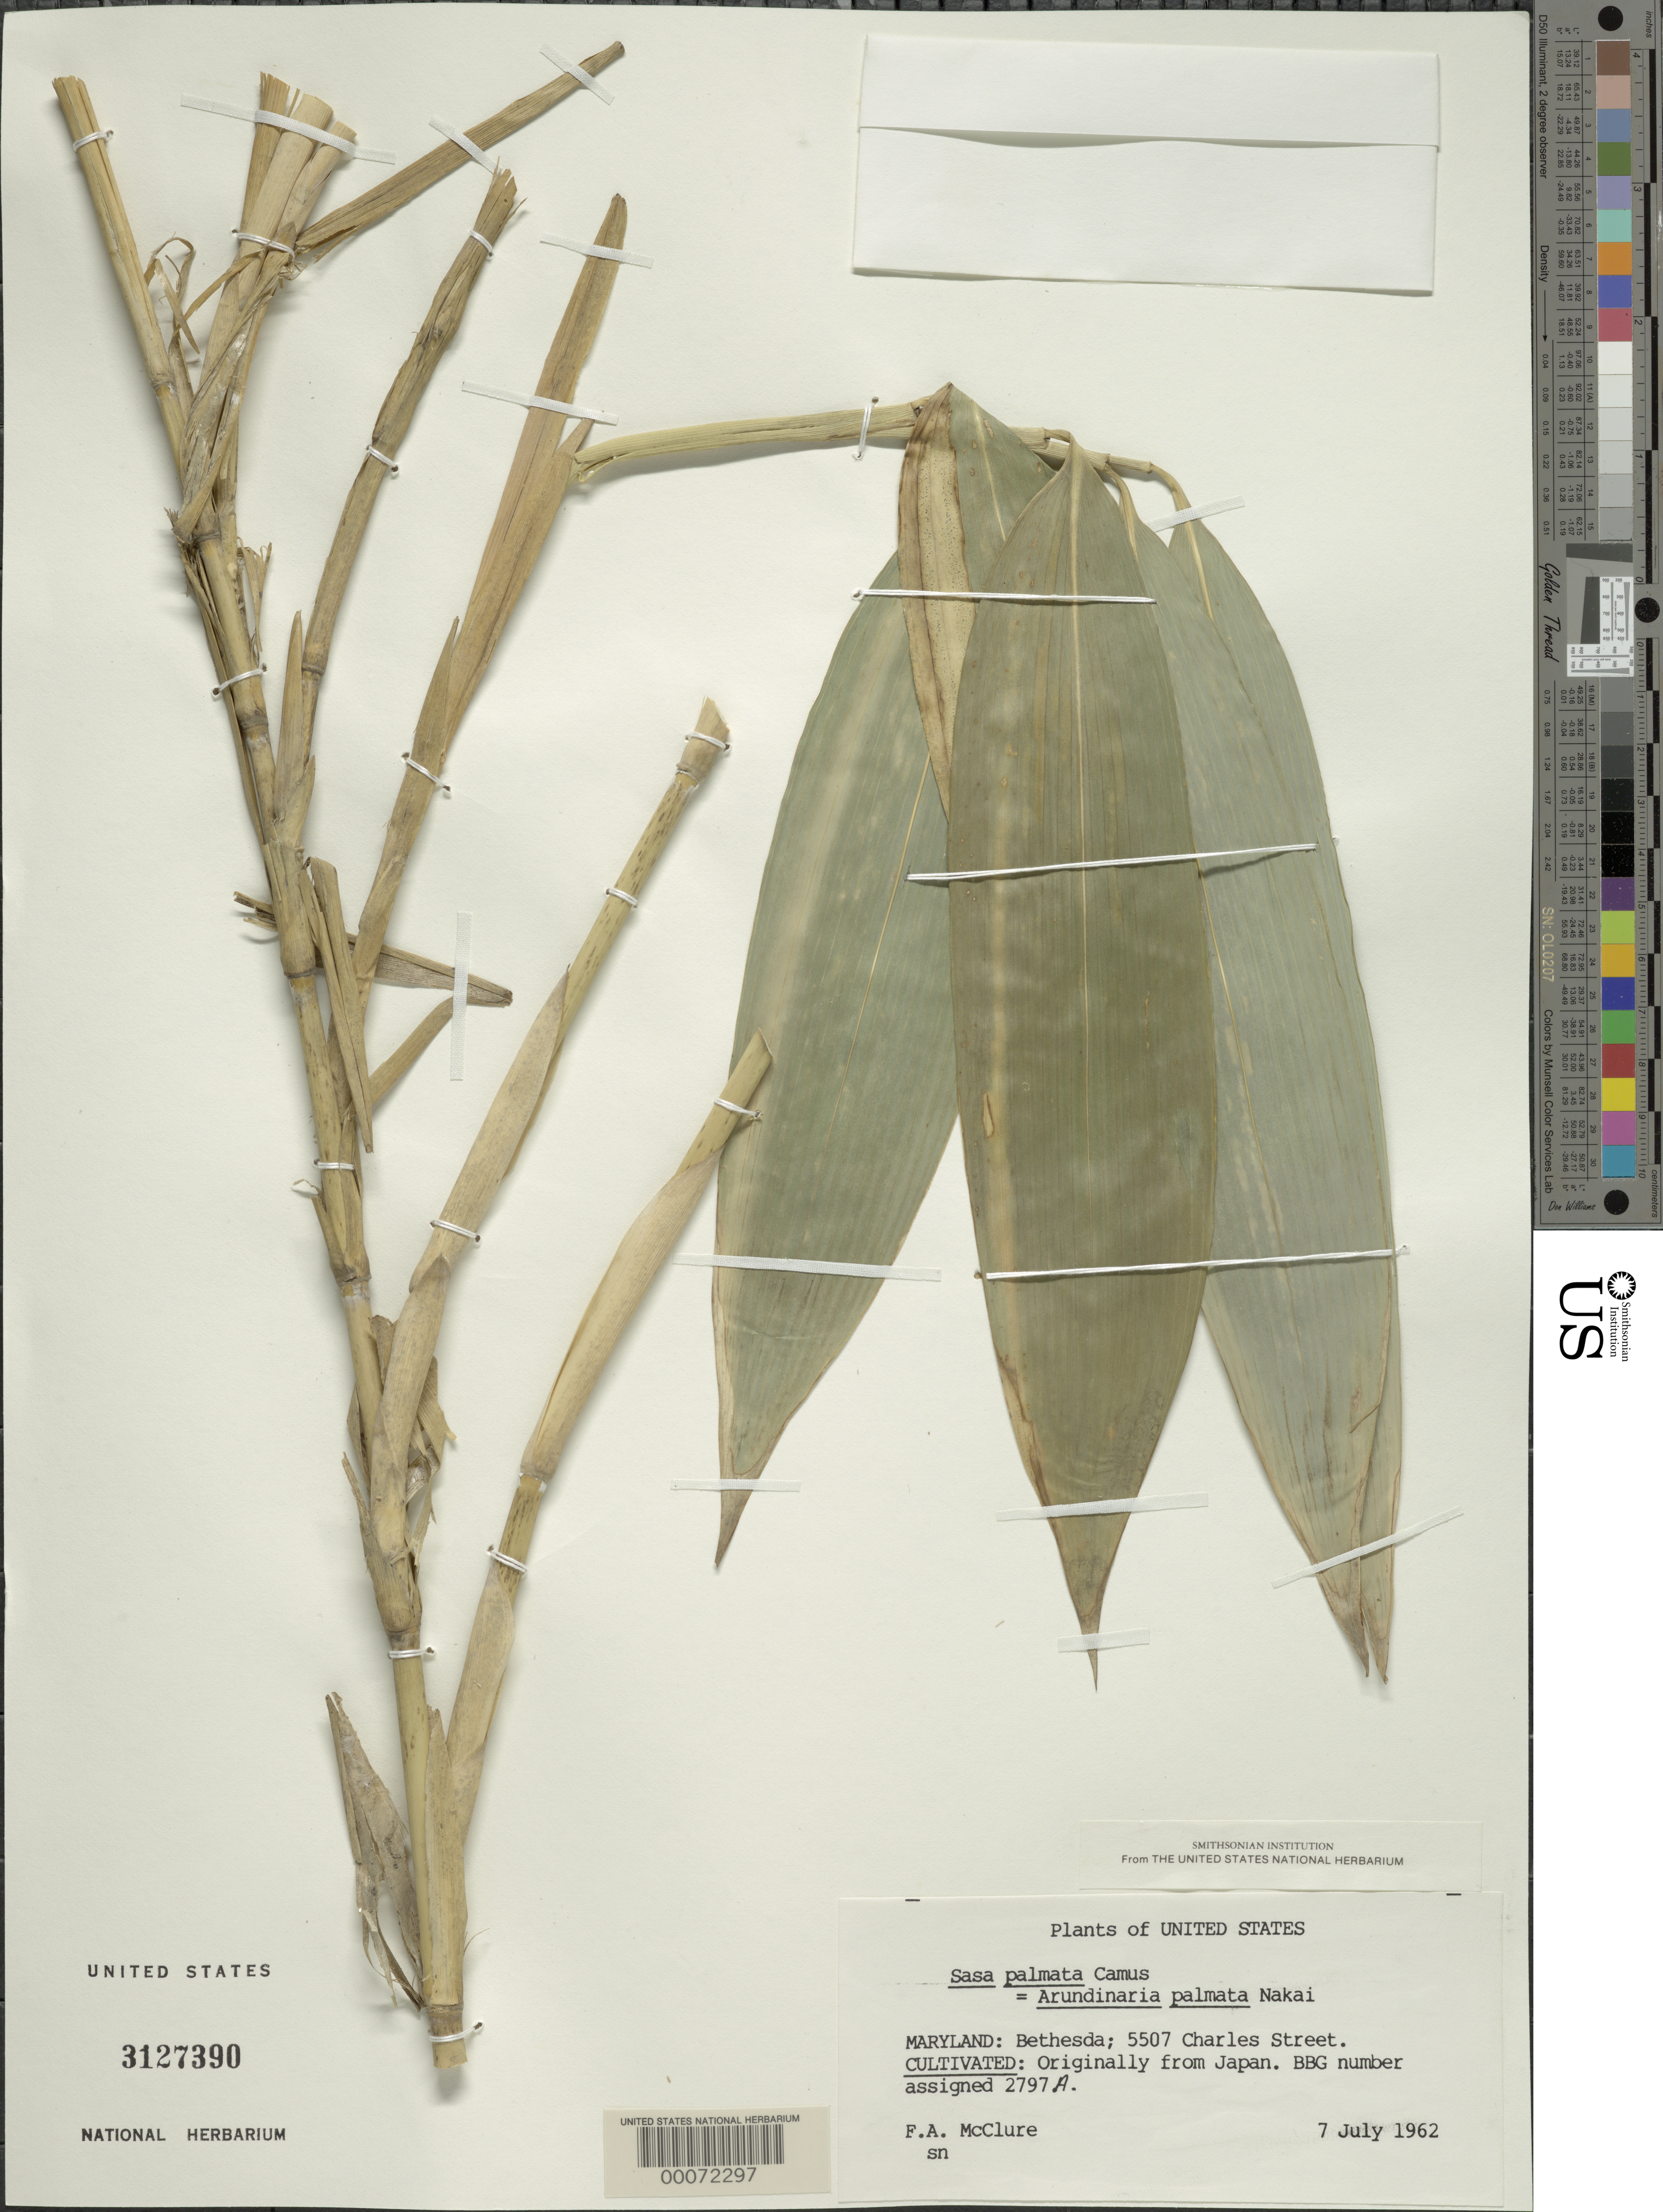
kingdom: Plantae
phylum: Tracheophyta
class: Liliopsida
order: Poales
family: Poaceae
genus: Arundinaria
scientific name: Arundinaria palmata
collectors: F. A. McClure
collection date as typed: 07 Jul 1962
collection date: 1962-07-07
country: United States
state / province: Maryland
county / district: Montgomery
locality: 5507 Charles Street, Bethesda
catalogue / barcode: US 3127390